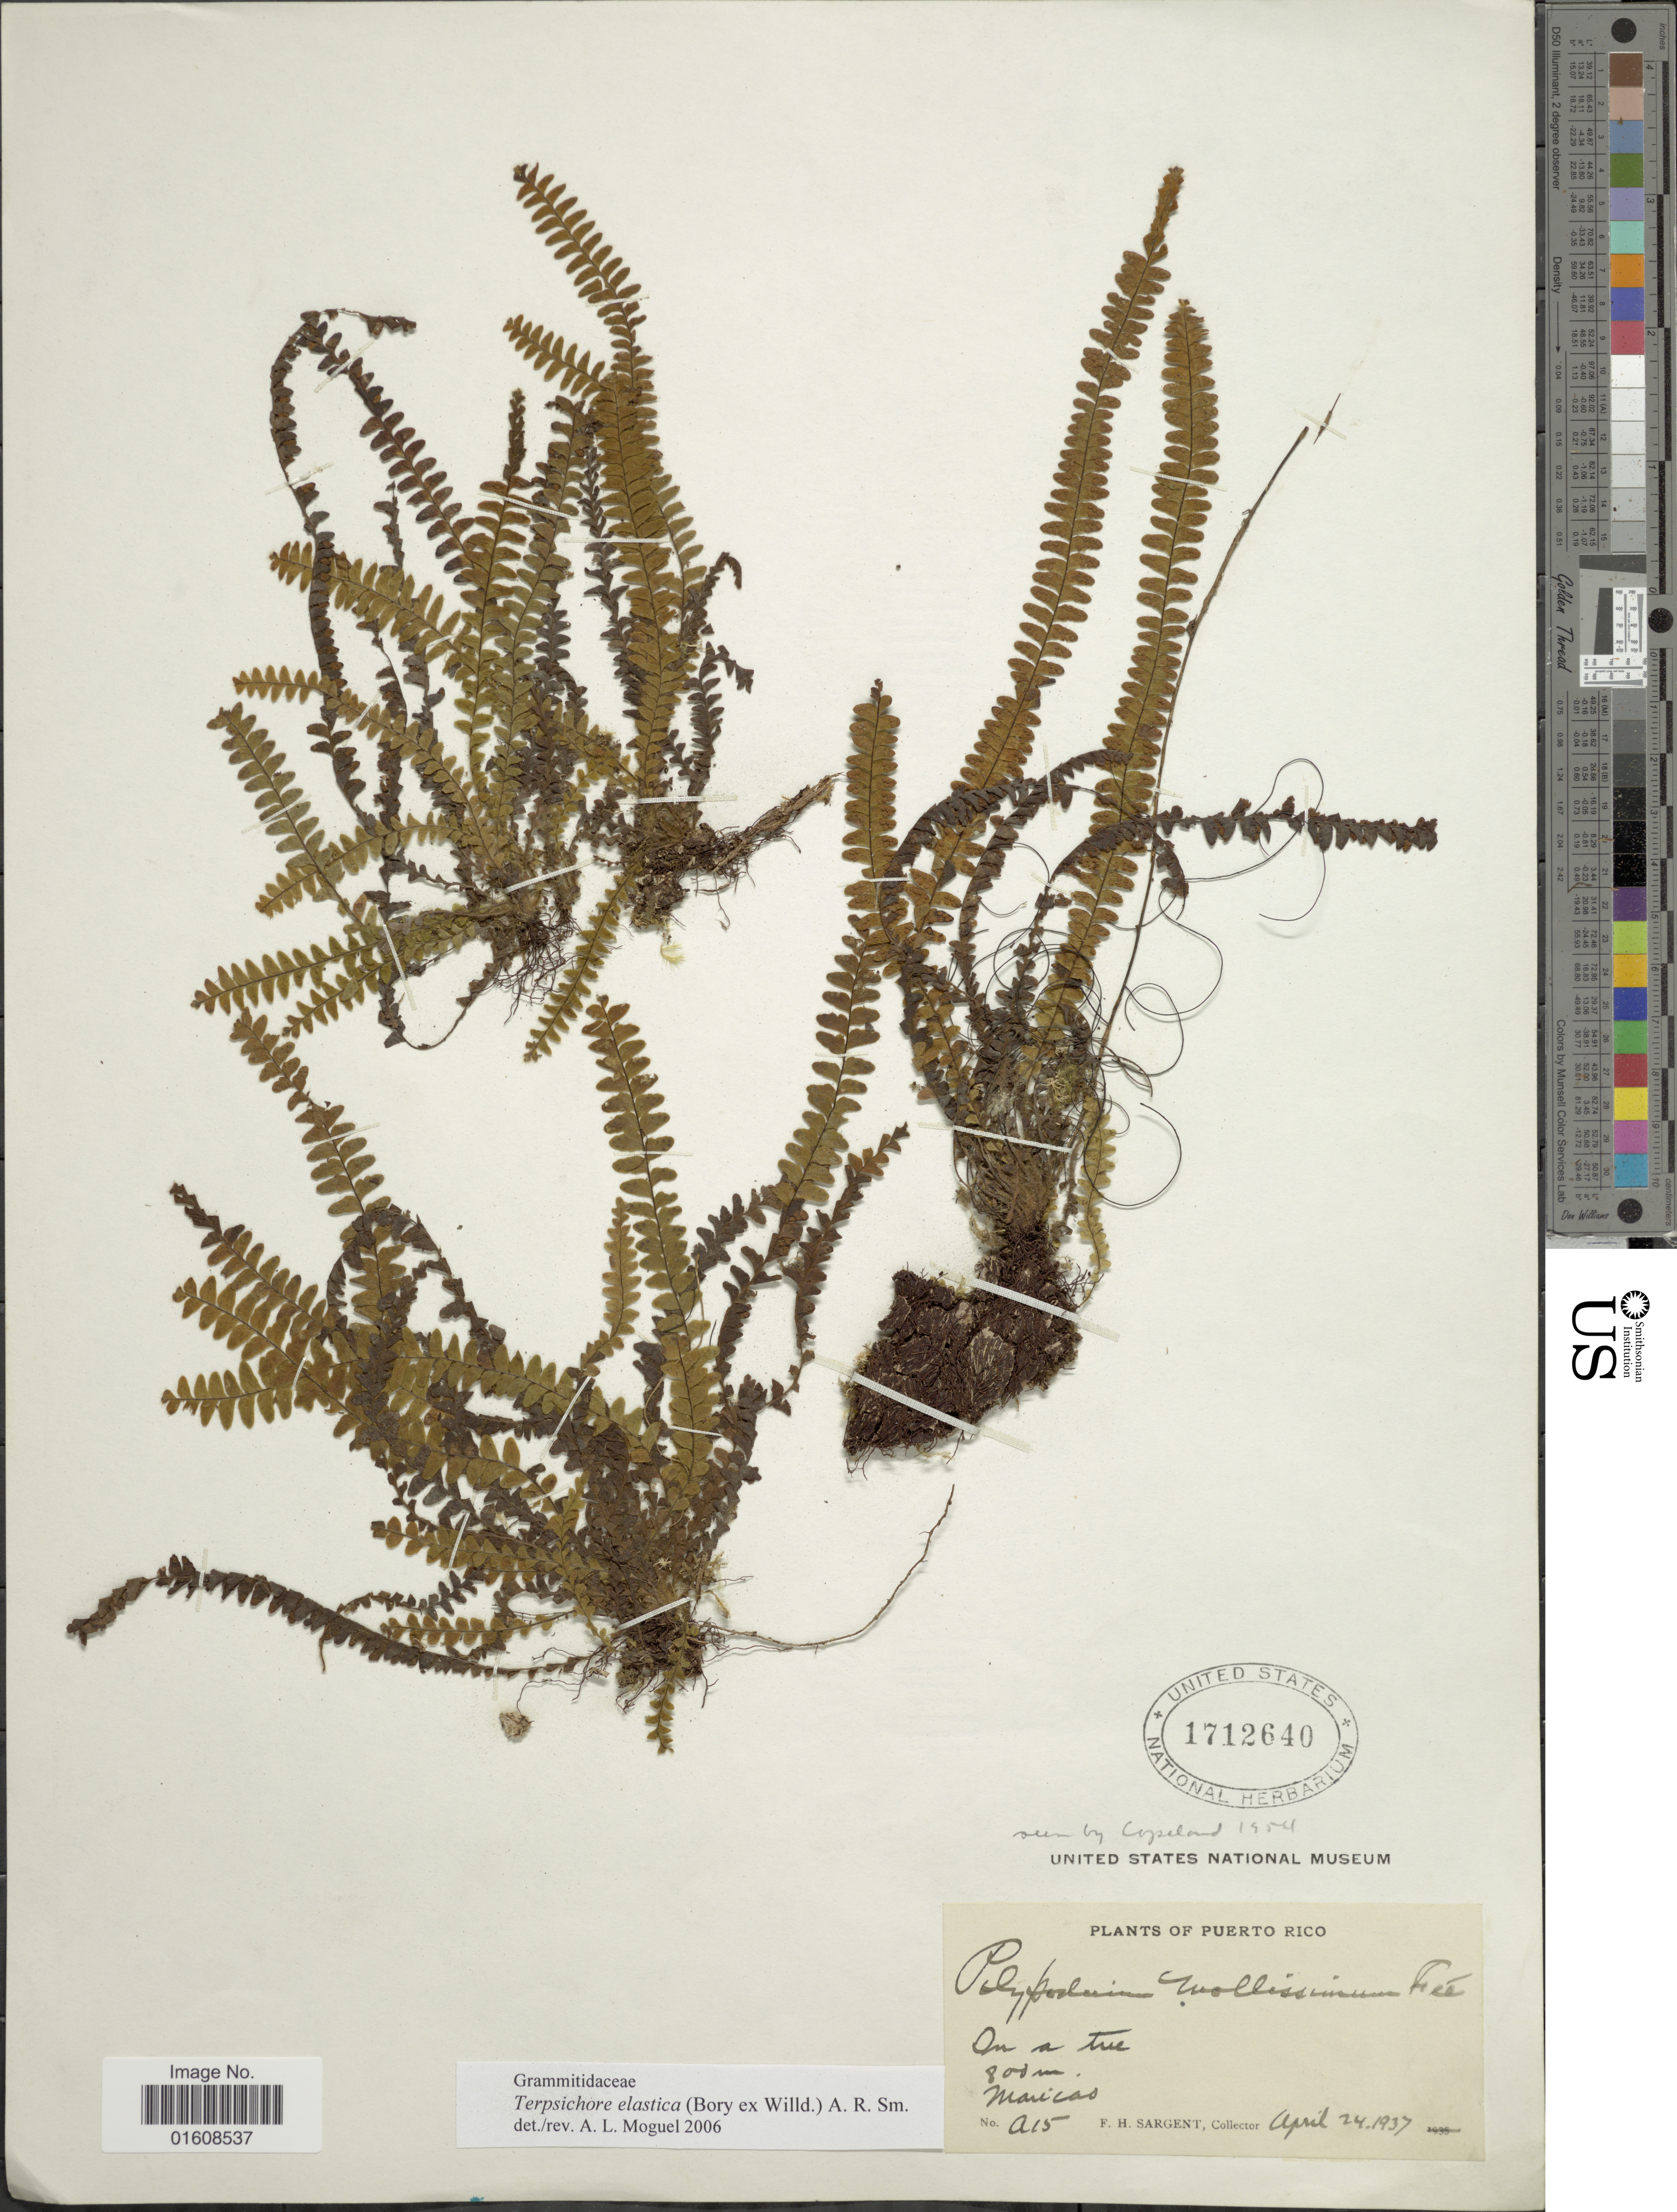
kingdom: Plantae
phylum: Tracheophyta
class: Polypodiopsida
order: Polypodiales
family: Polypodiaceae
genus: Alansmia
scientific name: Alansmia elastica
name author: (Bory ex Willd.) Moguel & M. Kessler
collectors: F. H. Sargent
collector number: a15*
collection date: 1937-04-24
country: Puerto Rico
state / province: Maricao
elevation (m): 800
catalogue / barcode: US 1712640